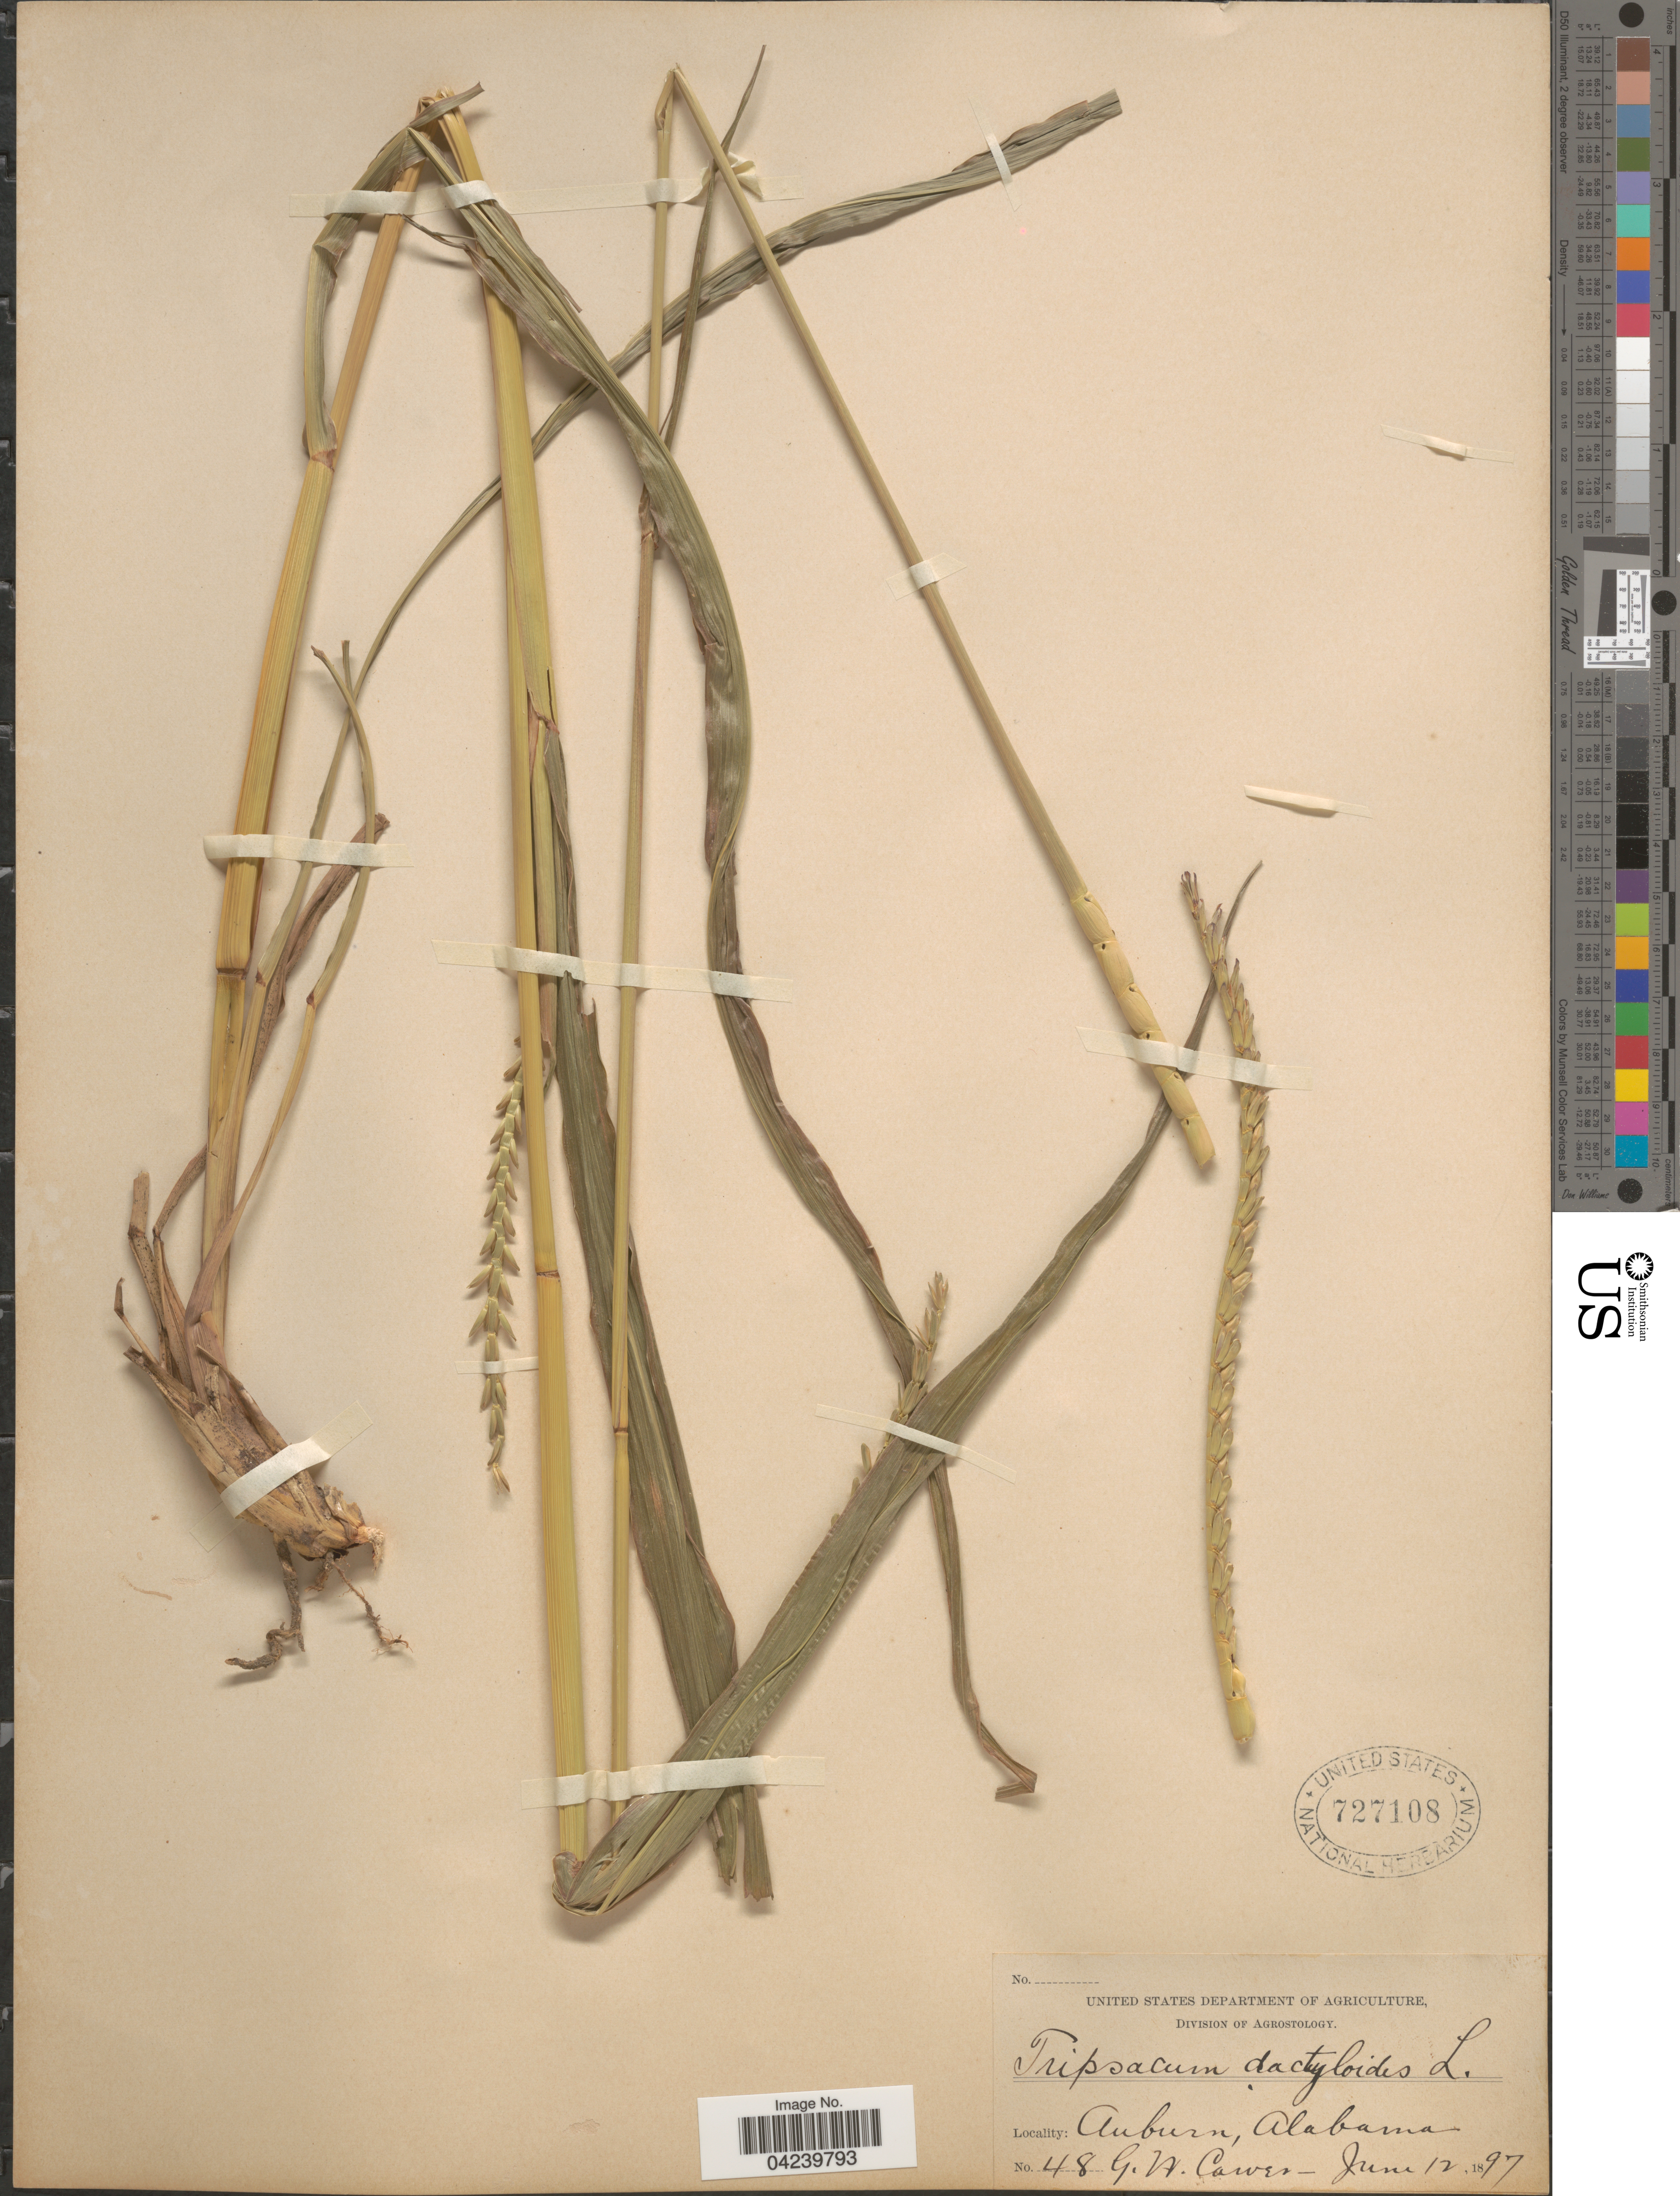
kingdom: Plantae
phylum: Tracheophyta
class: Liliopsida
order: Poales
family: Poaceae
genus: Tripsacum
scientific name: Tripsacum dactyloides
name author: (L.) L.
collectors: G. Carver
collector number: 48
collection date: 1897-06-12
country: United States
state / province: Alabama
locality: Auburn.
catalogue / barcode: US 727108